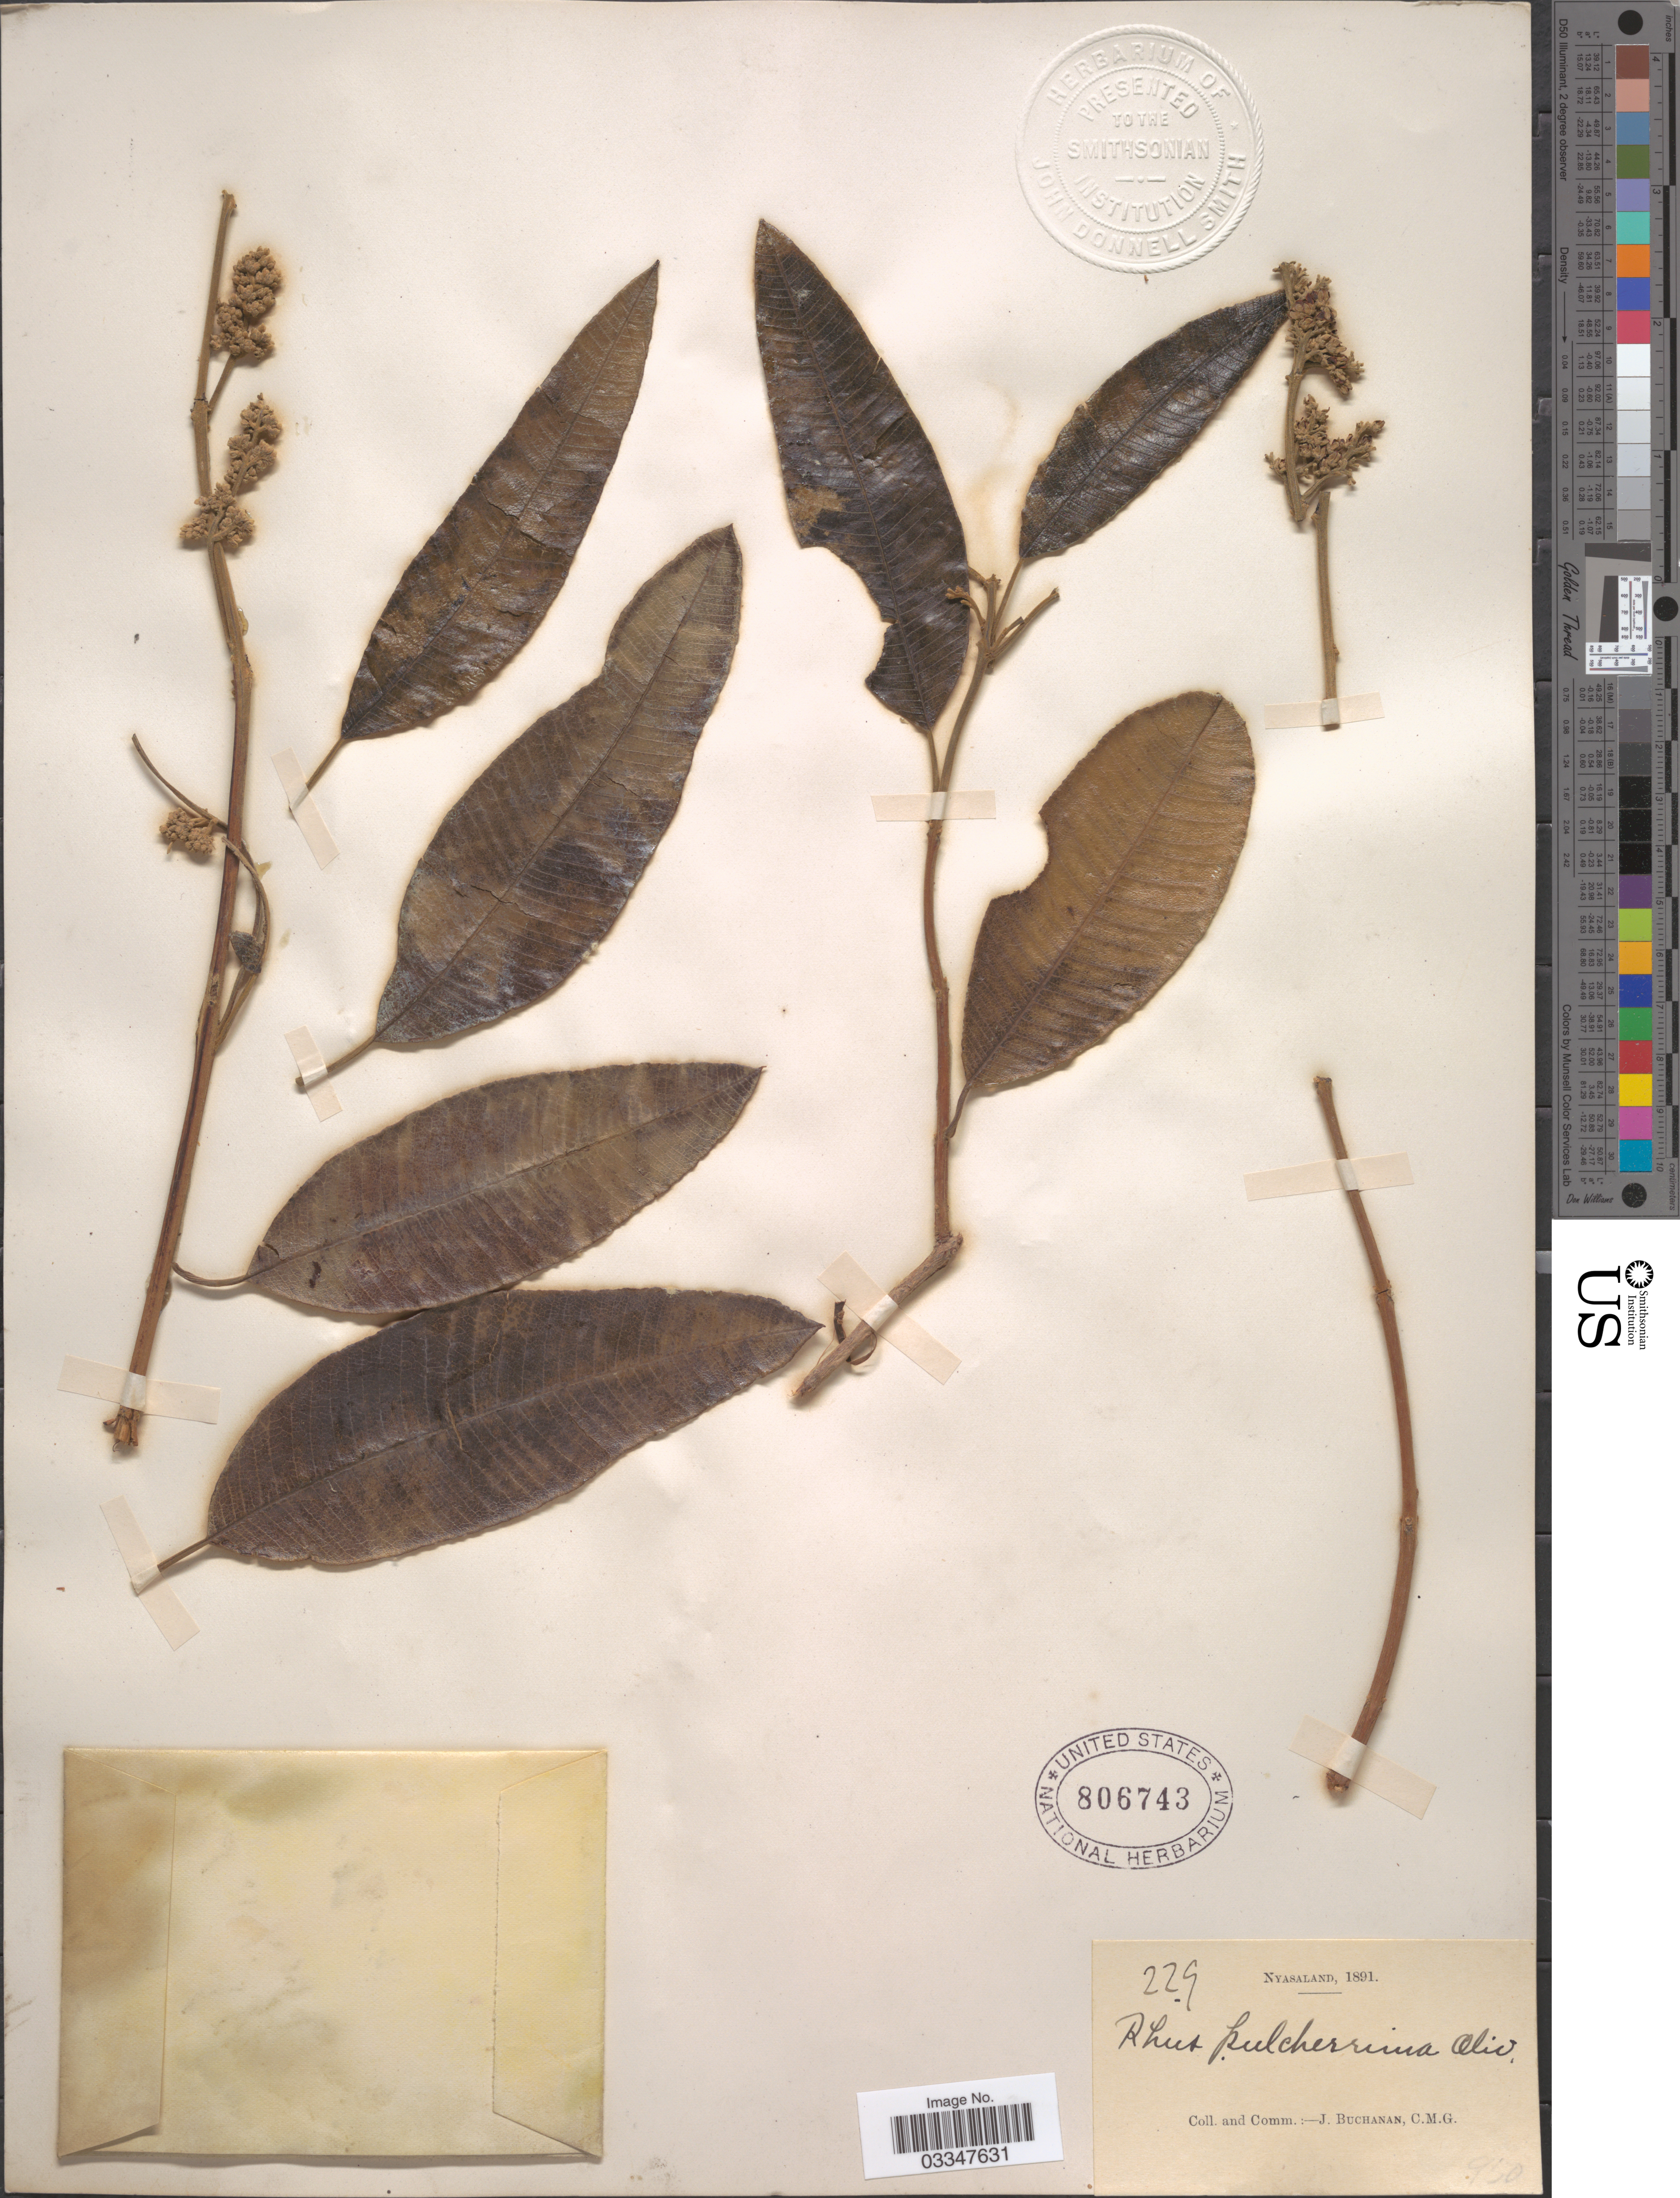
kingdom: Plantae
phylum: Tracheophyta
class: Magnoliopsida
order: Sapindales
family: Anacardiaceae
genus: Rhus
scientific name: Rhus pulcherrima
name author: (Schweinf.) Oliv.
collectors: J. Buchanan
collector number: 229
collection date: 1891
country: Malawi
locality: Nyasaland.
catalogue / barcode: US 806743